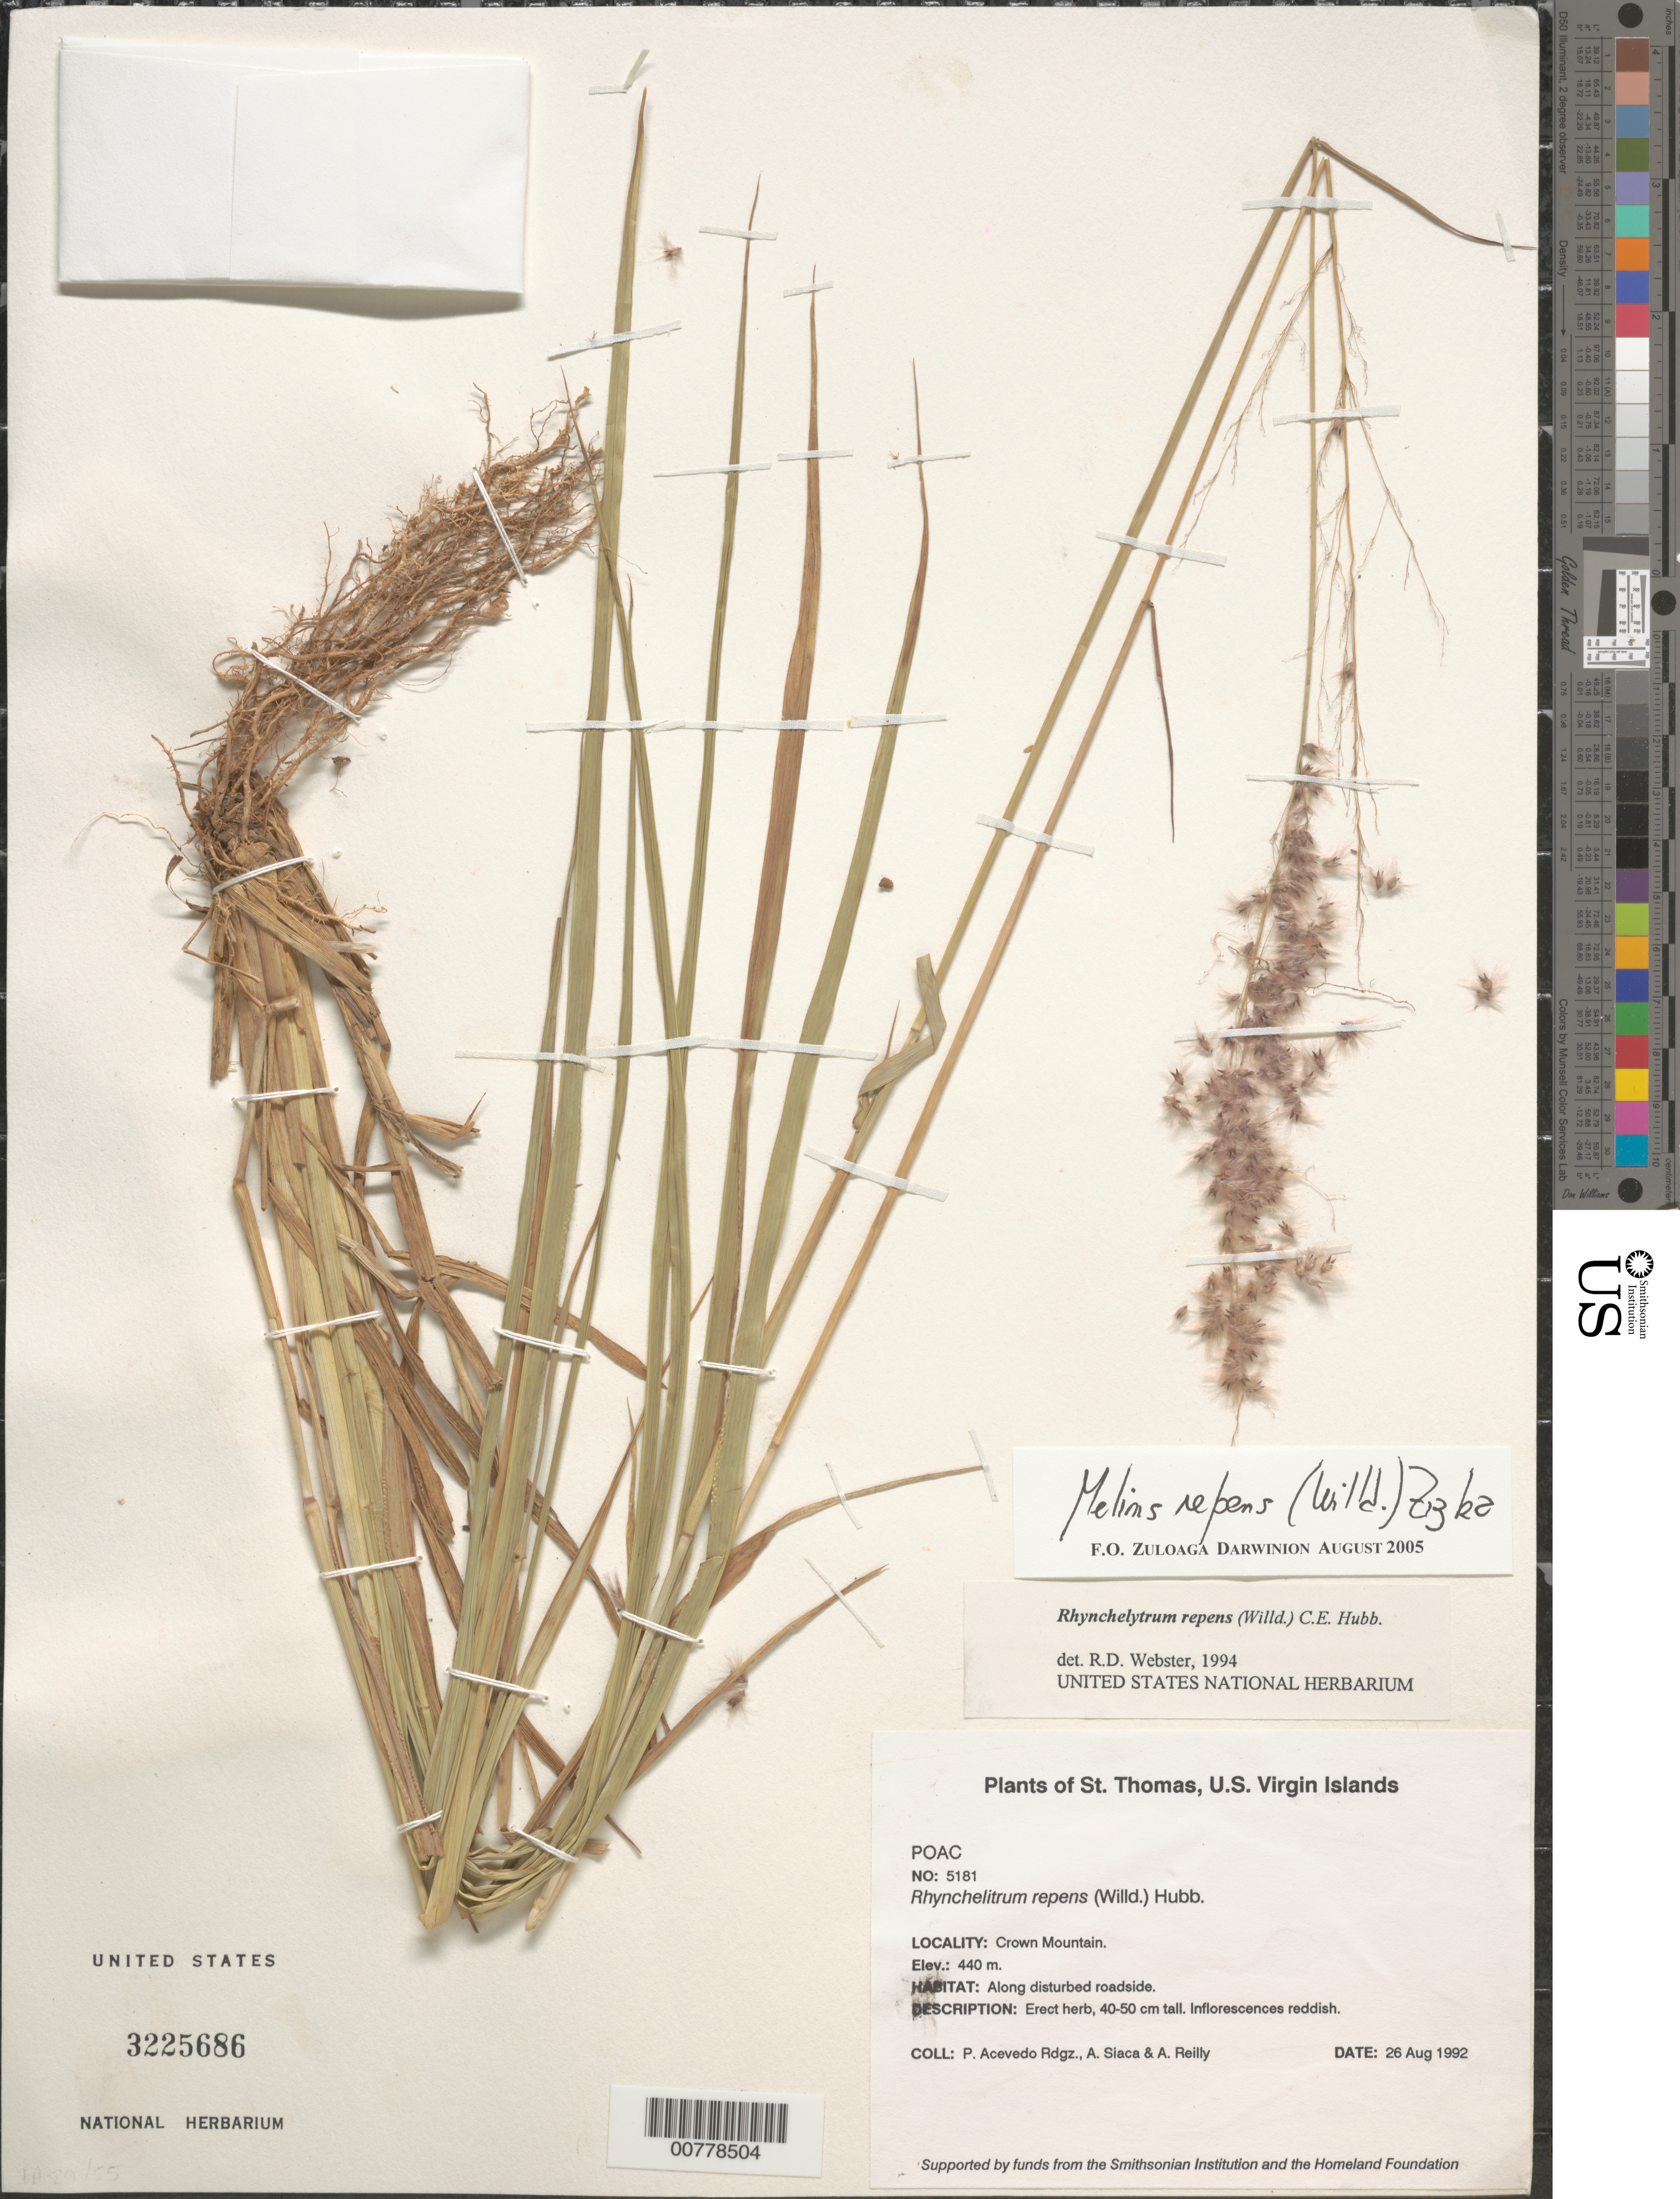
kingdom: Plantae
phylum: Tracheophyta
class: Liliopsida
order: Poales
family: Poaceae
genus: Rhynchelytrum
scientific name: Rhynchelytrum repens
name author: (Willd.) C.E. Hubb.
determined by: Webster, Robert D.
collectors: P. Acevedo-Rodr., A. Siaca & A. Reilly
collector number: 5181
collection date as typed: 26 Aug 1992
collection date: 1992-08-26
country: U.S. Virgin Islands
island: St. Thomas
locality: Crown Mountain.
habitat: Along disturbed roadside.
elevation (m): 440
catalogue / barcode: US 3225686